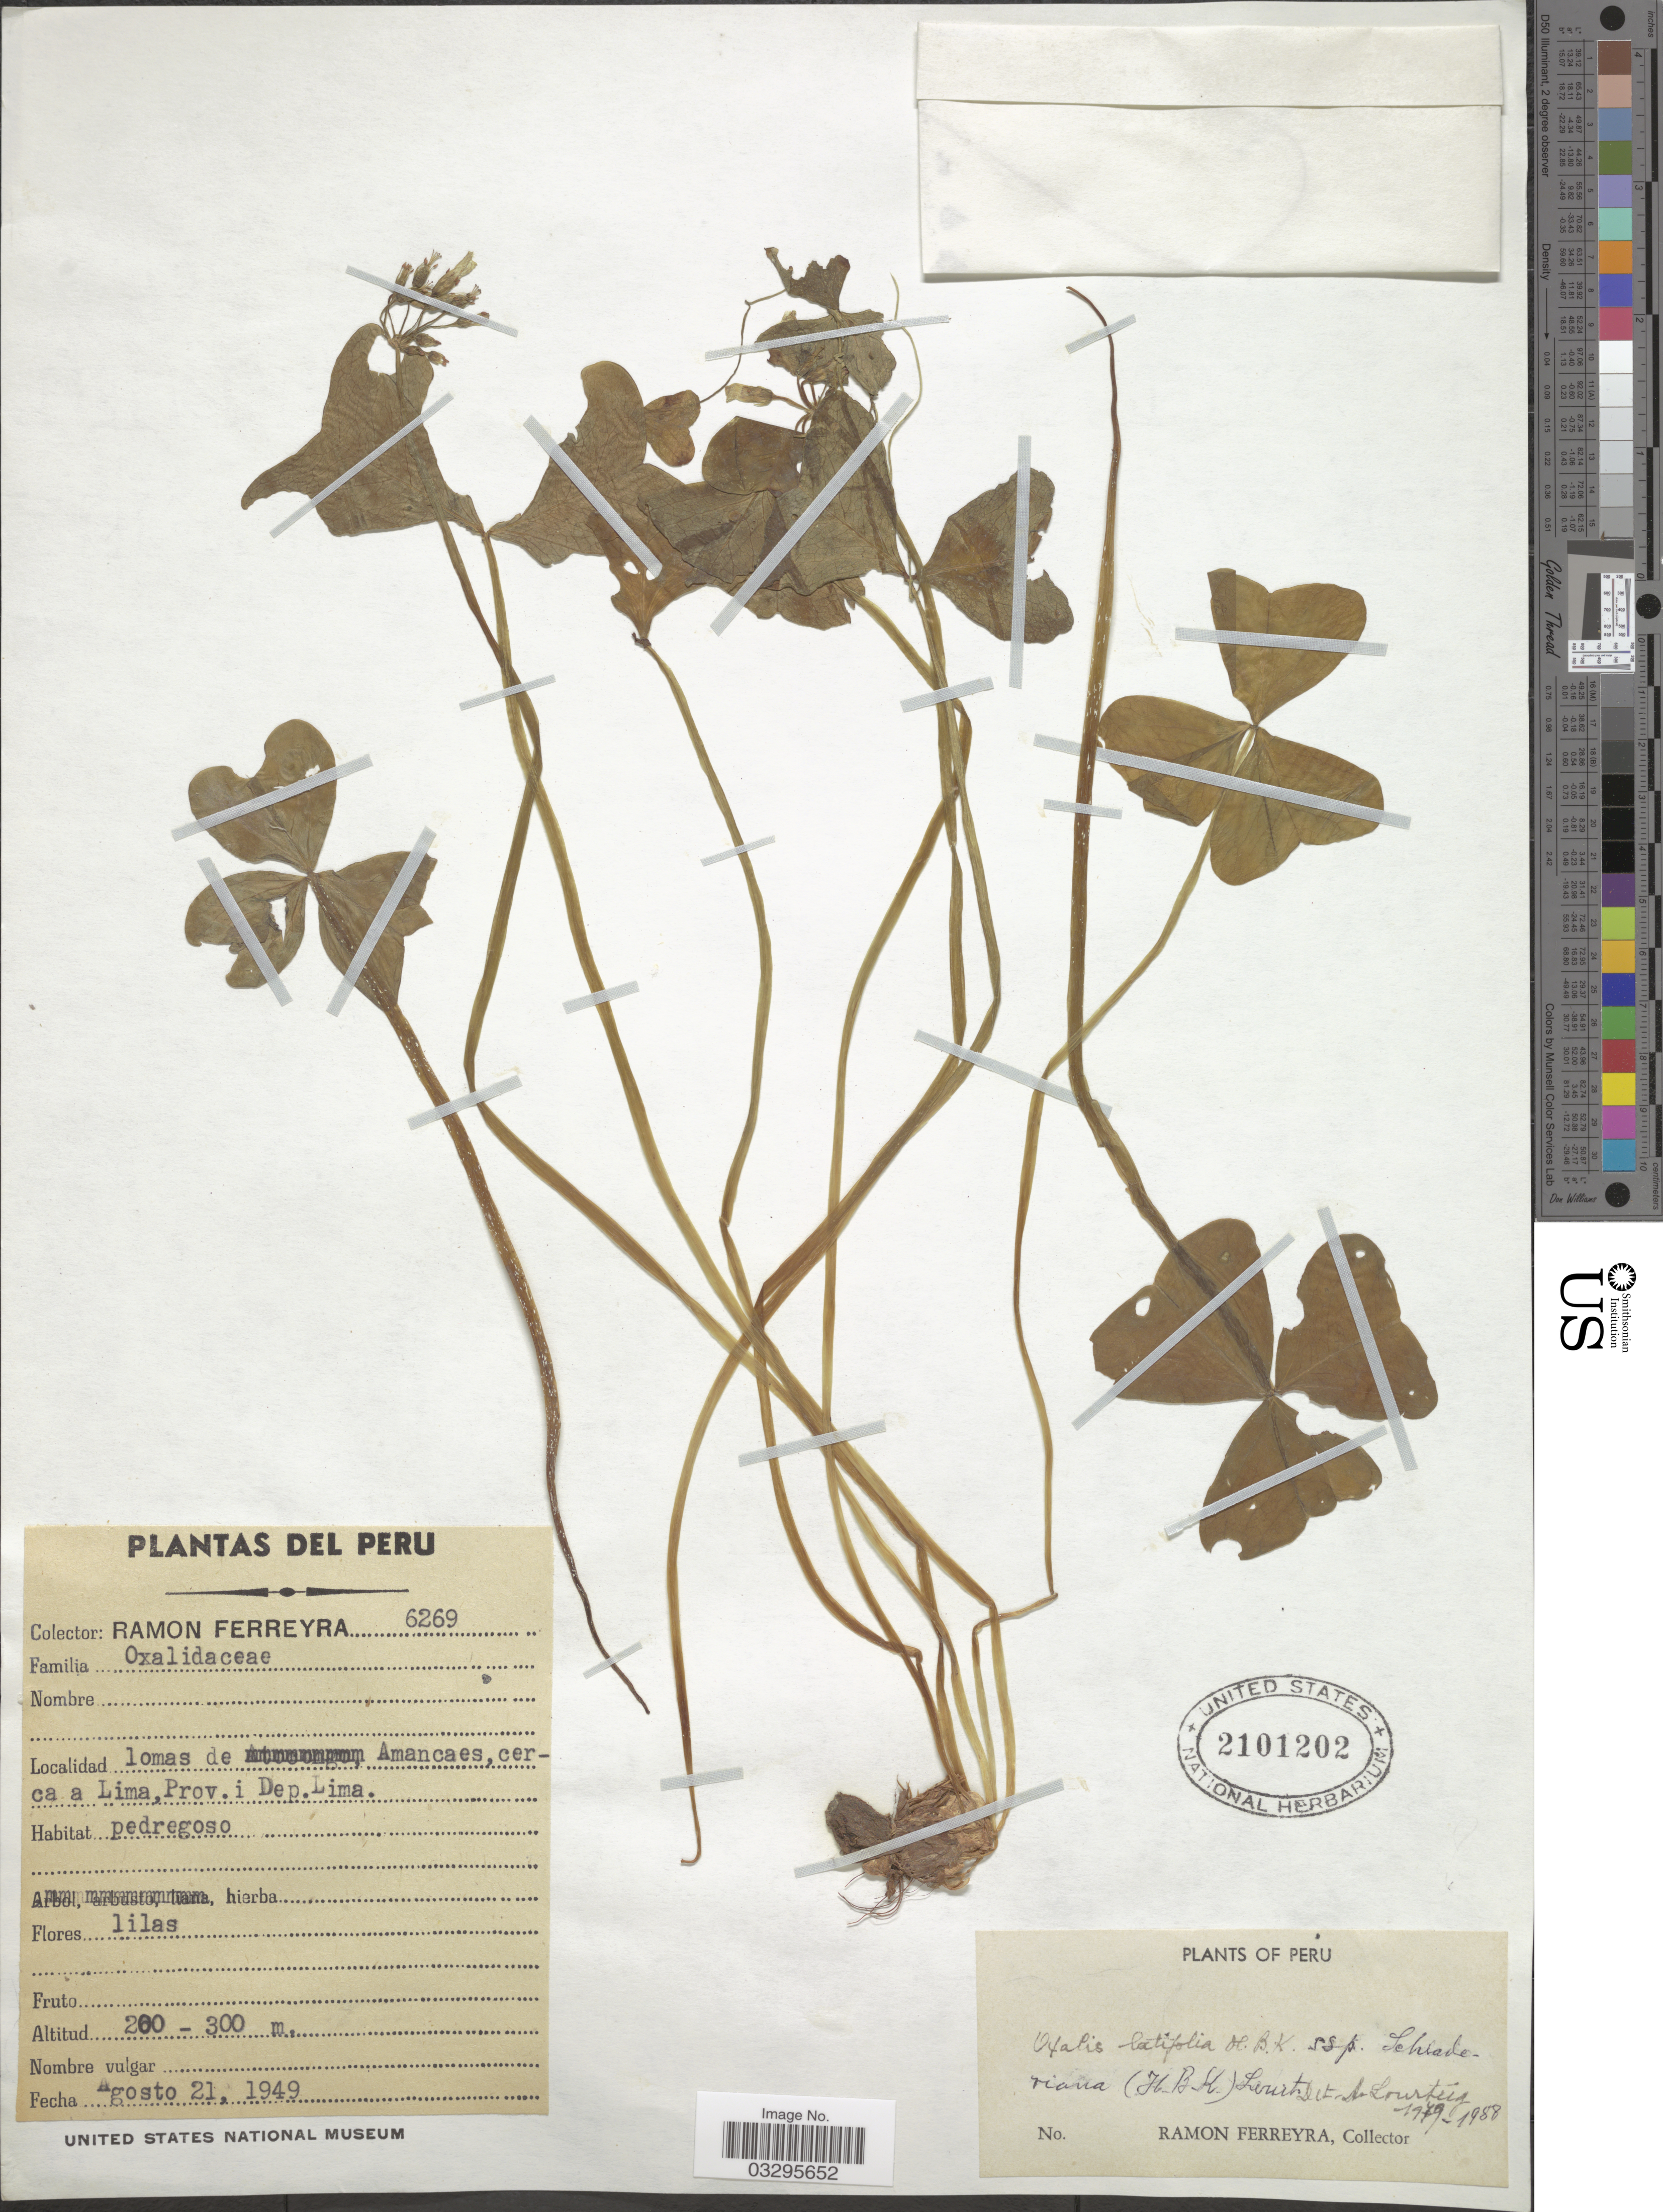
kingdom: Plantae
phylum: Tracheophyta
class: Magnoliopsida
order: Oxalidales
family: Oxalidaceae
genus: Oxalis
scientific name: Oxalis latifolia subsp. schraderiana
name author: (Kunth) Lourteig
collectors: R. A. Ferreyra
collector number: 6269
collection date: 1949-08-21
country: Peru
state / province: Lima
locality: Lomas de Amancaes, cerca a Lima, Prov. i. Dep. Lima.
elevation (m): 200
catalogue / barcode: US 2101202